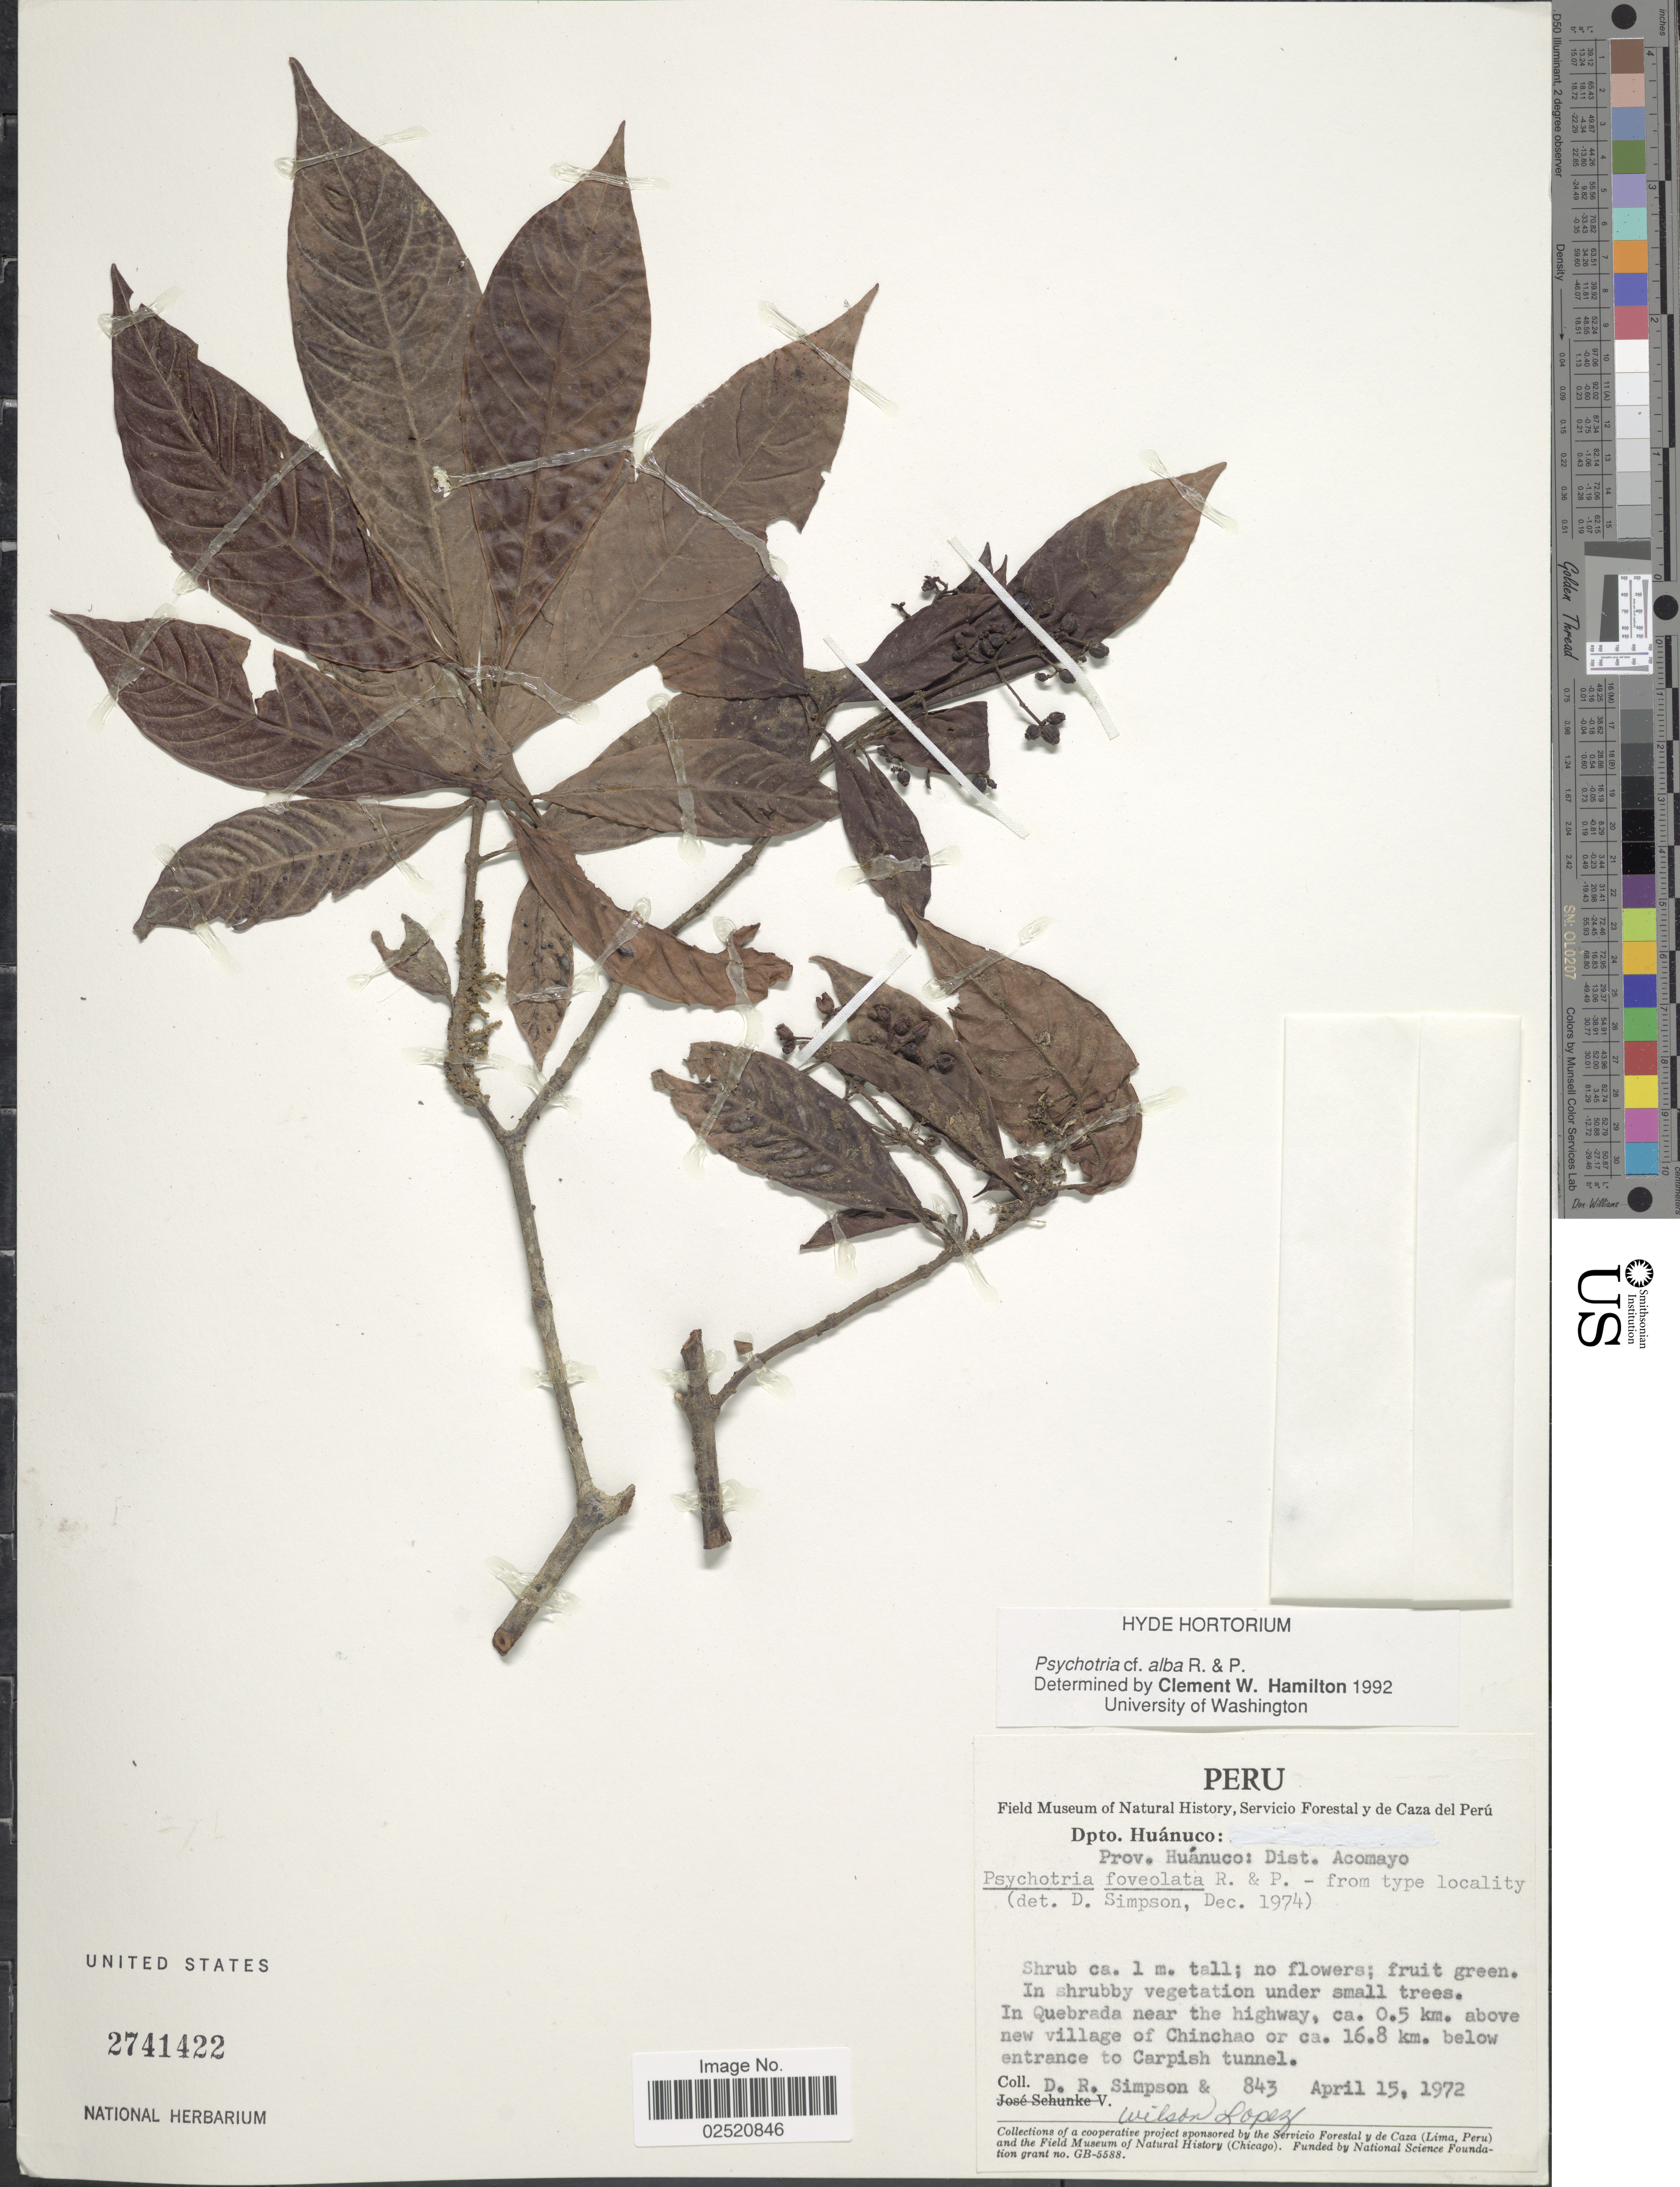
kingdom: Plantae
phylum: Tracheophyta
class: Magnoliopsida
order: Gentianales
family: Rubiaceae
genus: Psychotria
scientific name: Psychotria alba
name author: Ruiz & Pav.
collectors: D. R. Simpson & W. Lopez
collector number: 843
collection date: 1972-04-15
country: Peru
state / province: Huánuco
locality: Depto. Huanuco: Dist. Acomayo, in Quebrada near the highway, ca. 0.5 km. above new village of Chinchao or ca. 16.8 km. below entrance to Carpish tunnel.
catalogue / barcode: US 2741422